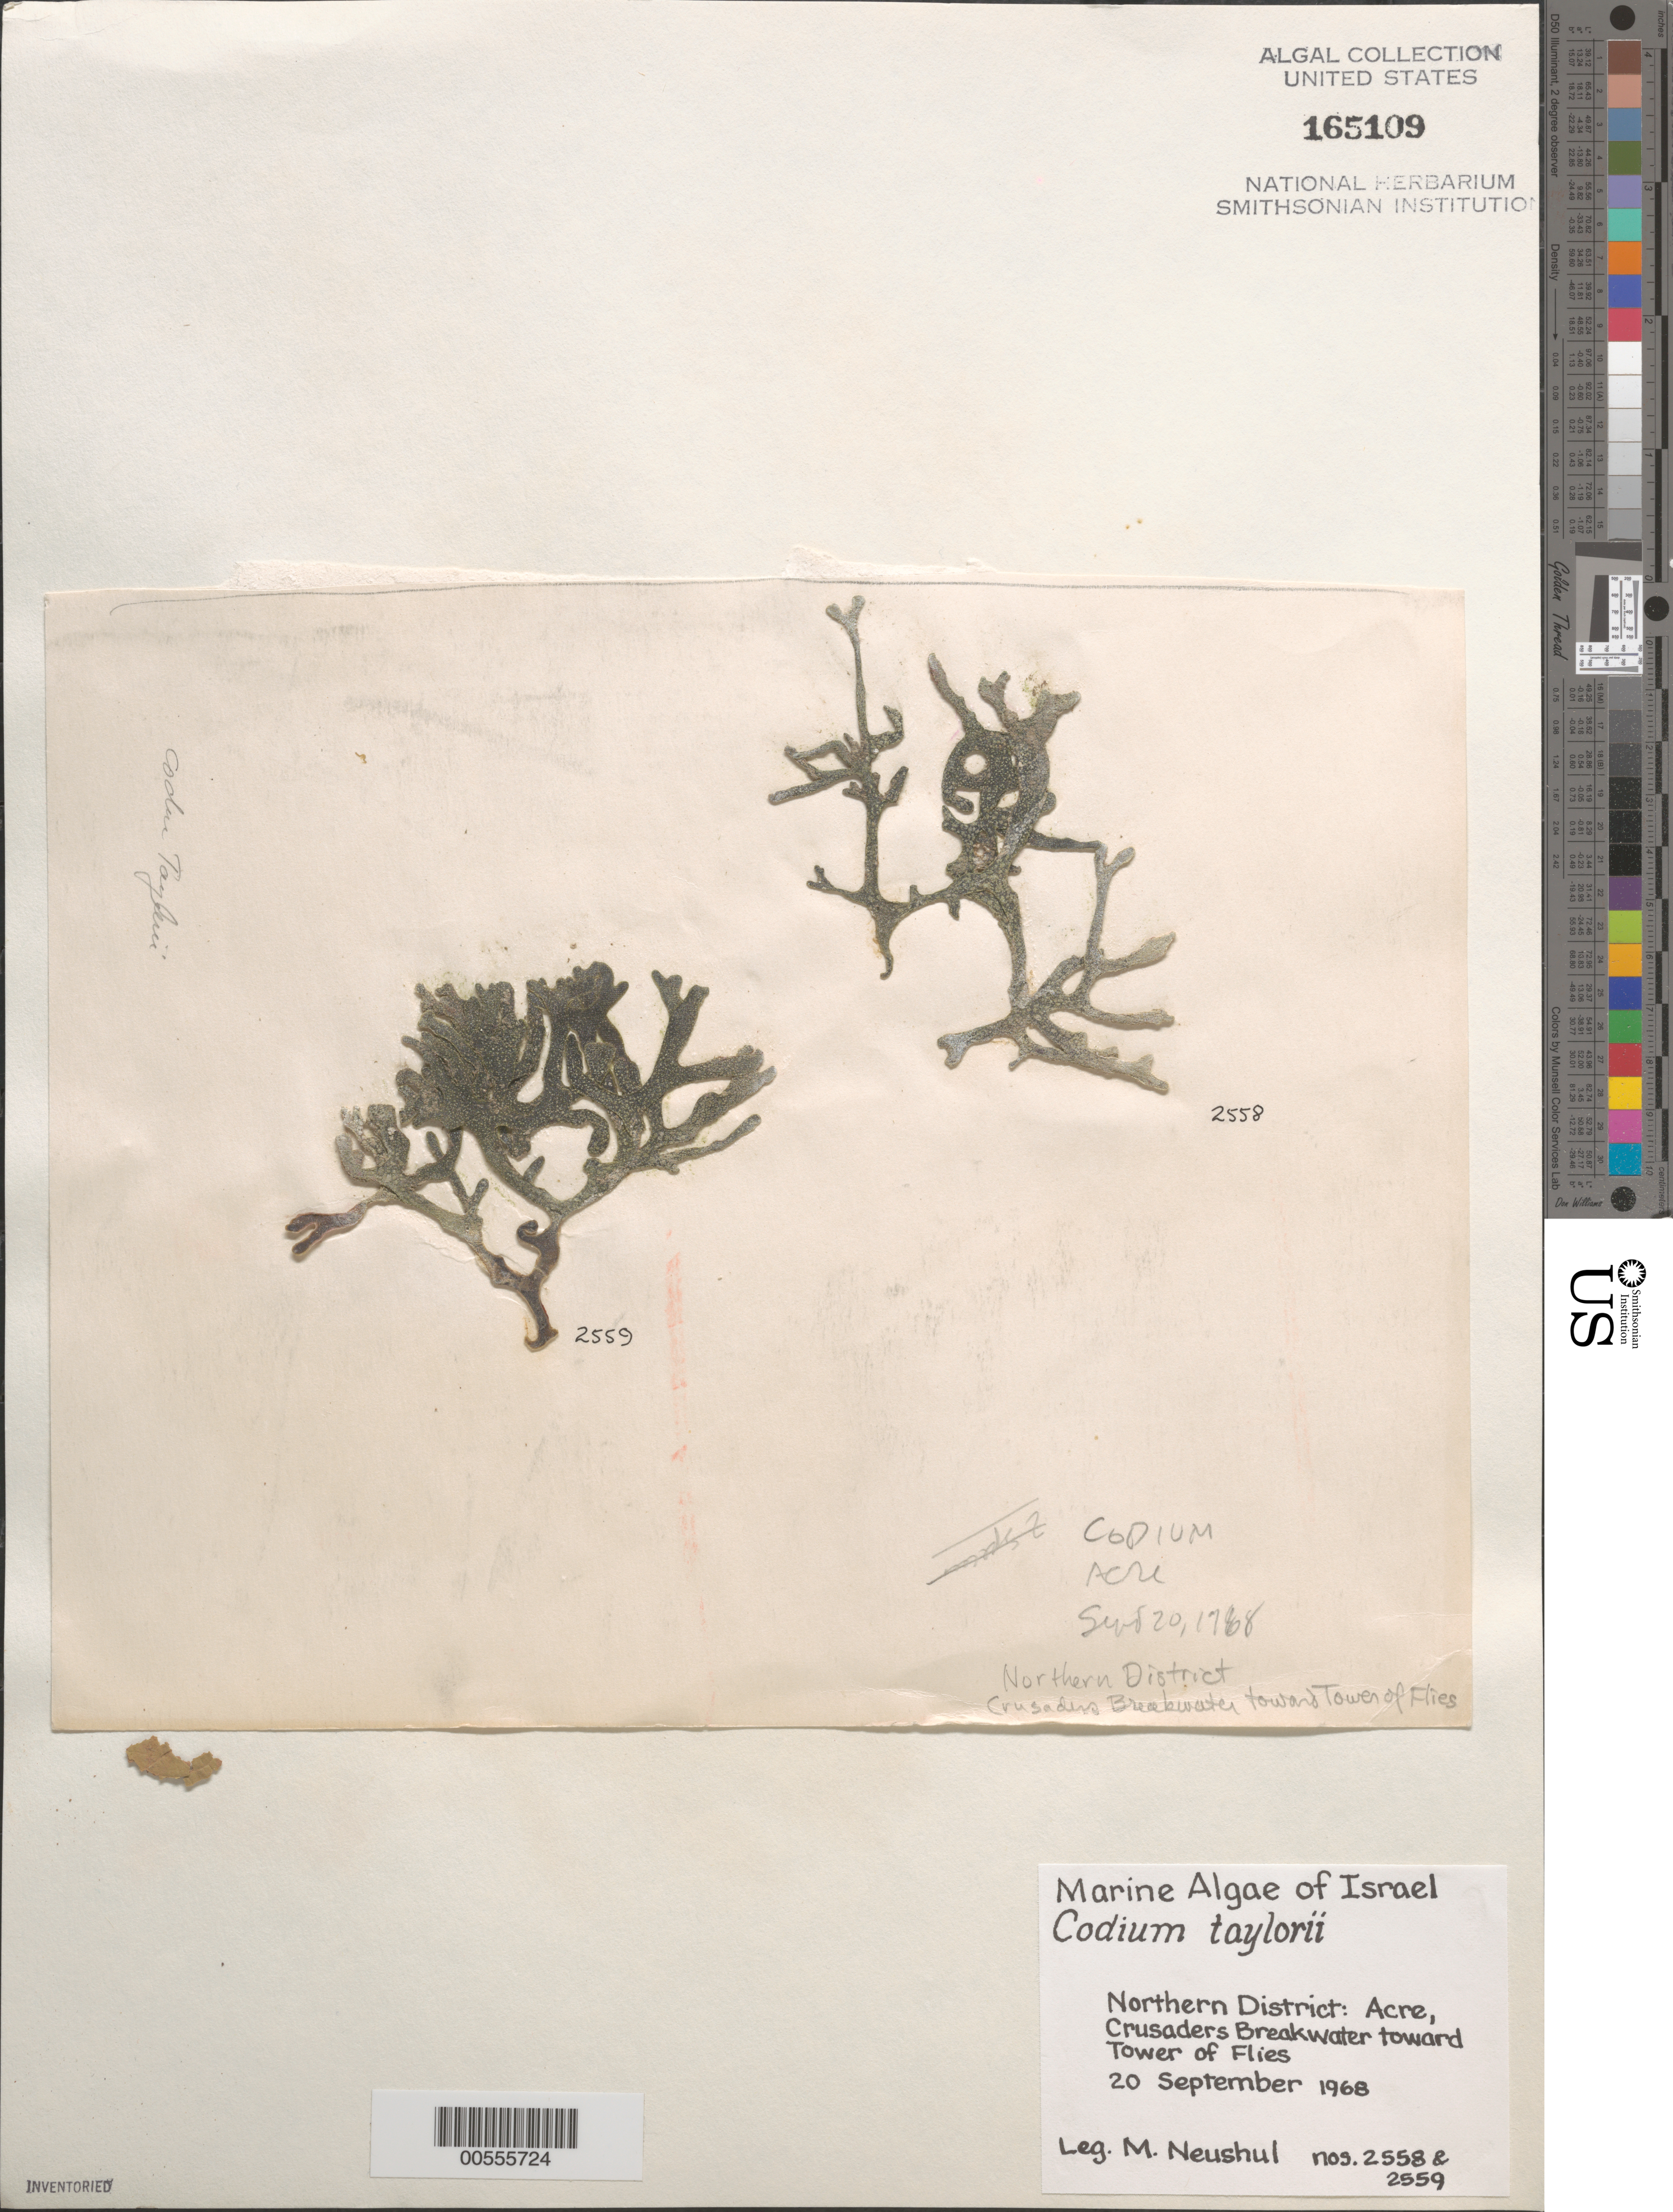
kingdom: Plantae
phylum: Chlorophyta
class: Ulvophyceae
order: Bryopsidales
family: Codiaceae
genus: Codium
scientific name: Codium taylorii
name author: P.C. Silva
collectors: M. Neushul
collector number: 2558 & 2559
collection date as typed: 20 Sep 1968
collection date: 1968-09-20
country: Israel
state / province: Northern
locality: Crusaders Breakwater toward Tower of Flies, Acre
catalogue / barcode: US 165109